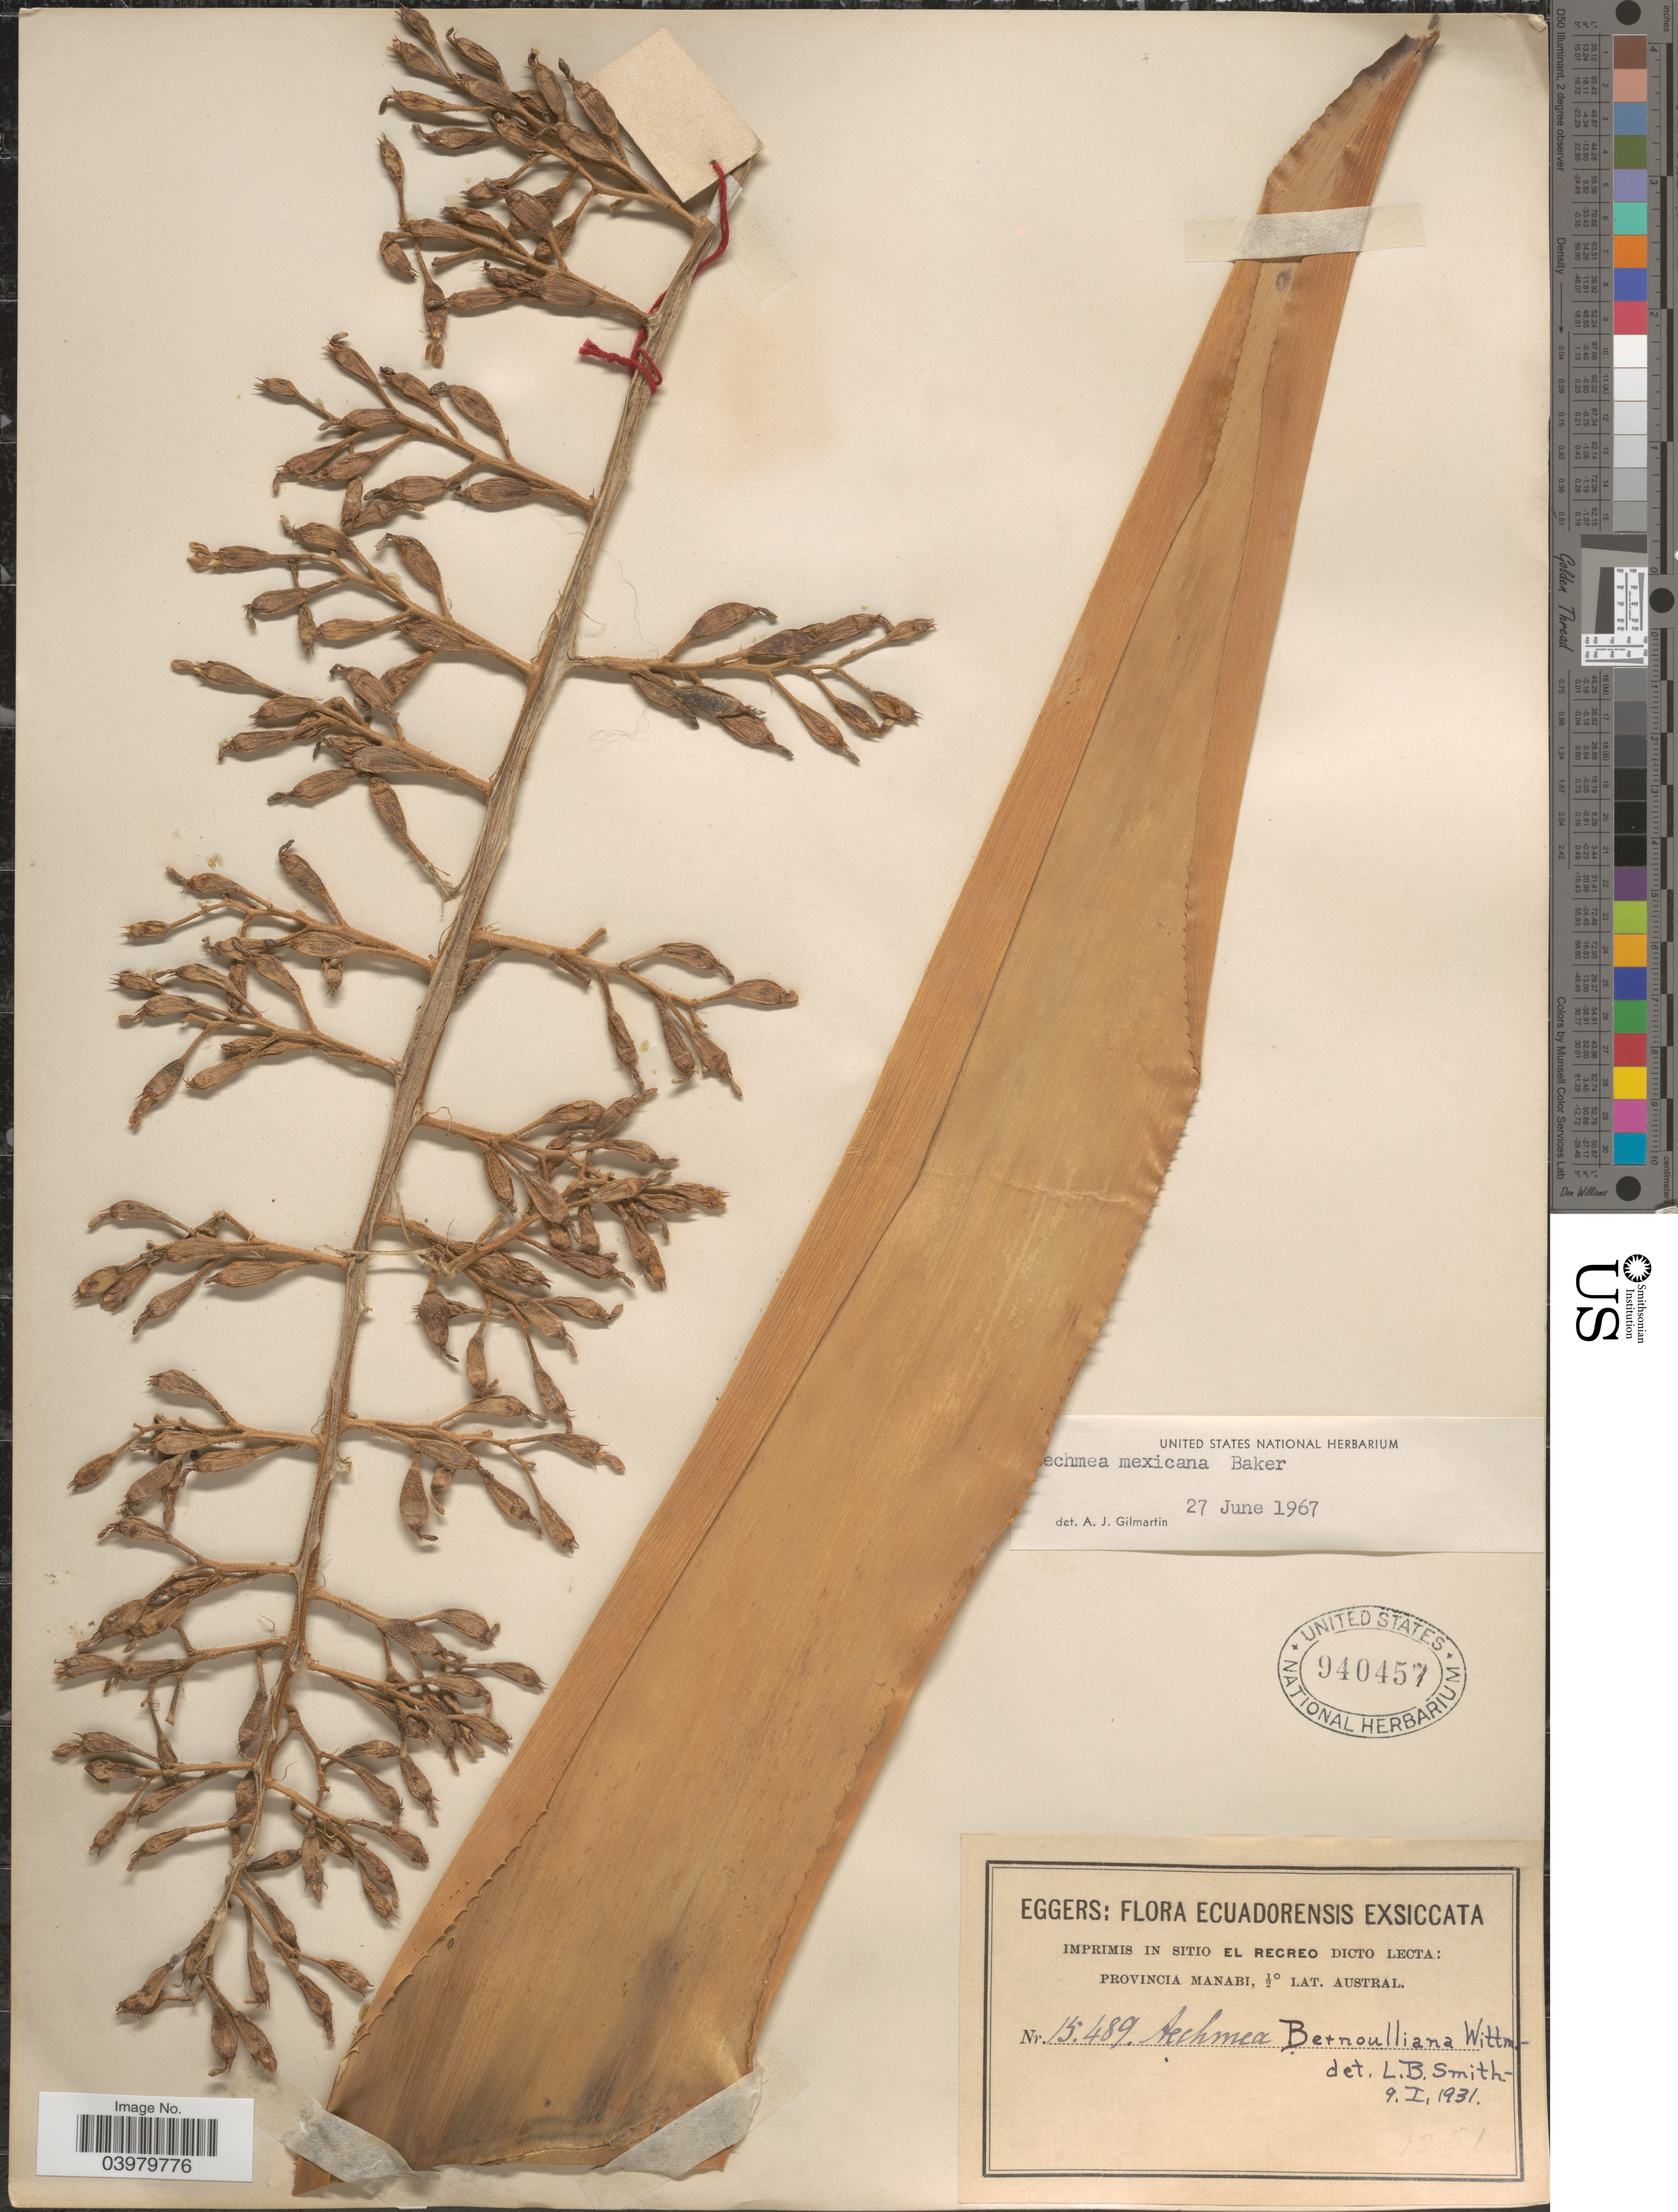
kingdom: Plantae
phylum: Tracheophyta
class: Liliopsida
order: Poales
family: Bromeliaceae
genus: Aechmea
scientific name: Aechmea mexicana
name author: Baker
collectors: -. Eggers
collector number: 15489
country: Ecuador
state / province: Manabí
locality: Imprimis in sitio El Recreo dicto.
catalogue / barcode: US 940457